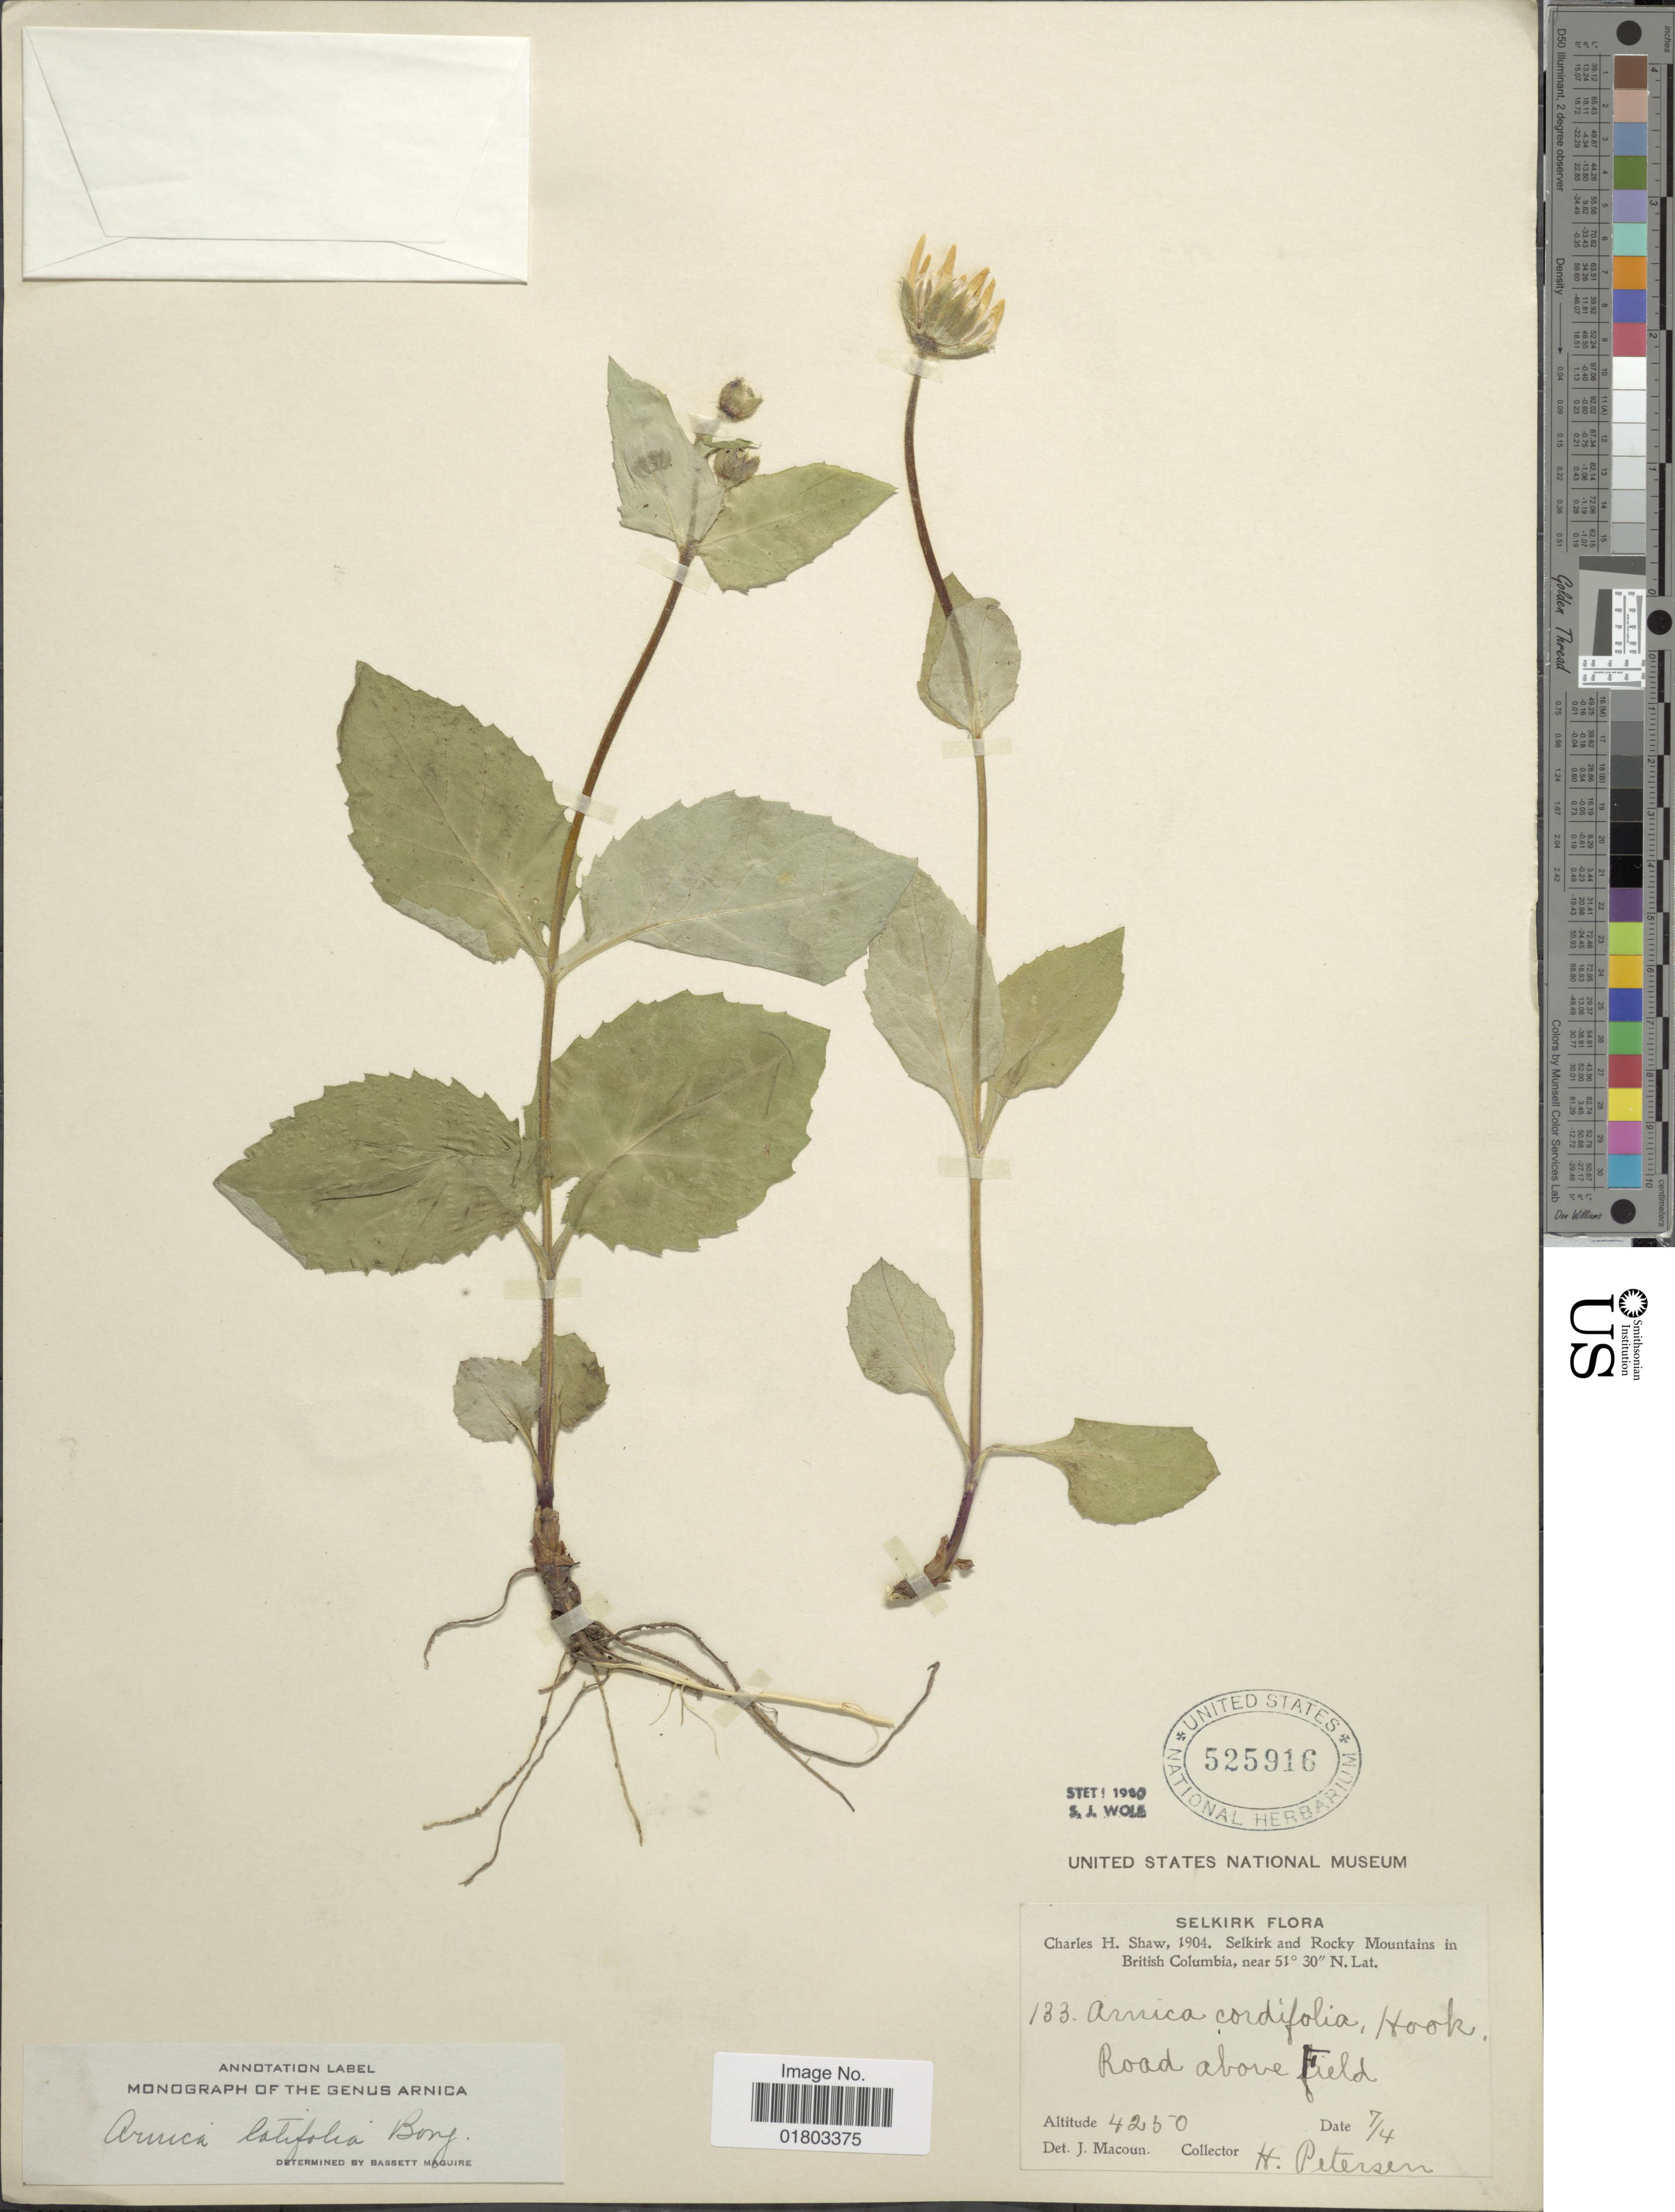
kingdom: Plantae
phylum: Tracheophyta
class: Magnoliopsida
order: Asterales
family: Asteraceae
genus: Arnica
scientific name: Arnica latifolia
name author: Bong.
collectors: H. Petersen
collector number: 133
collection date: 1904-07-04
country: Canada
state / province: British Columbia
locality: Selkir and Rocky Mountains, Road above Field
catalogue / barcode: US 525916